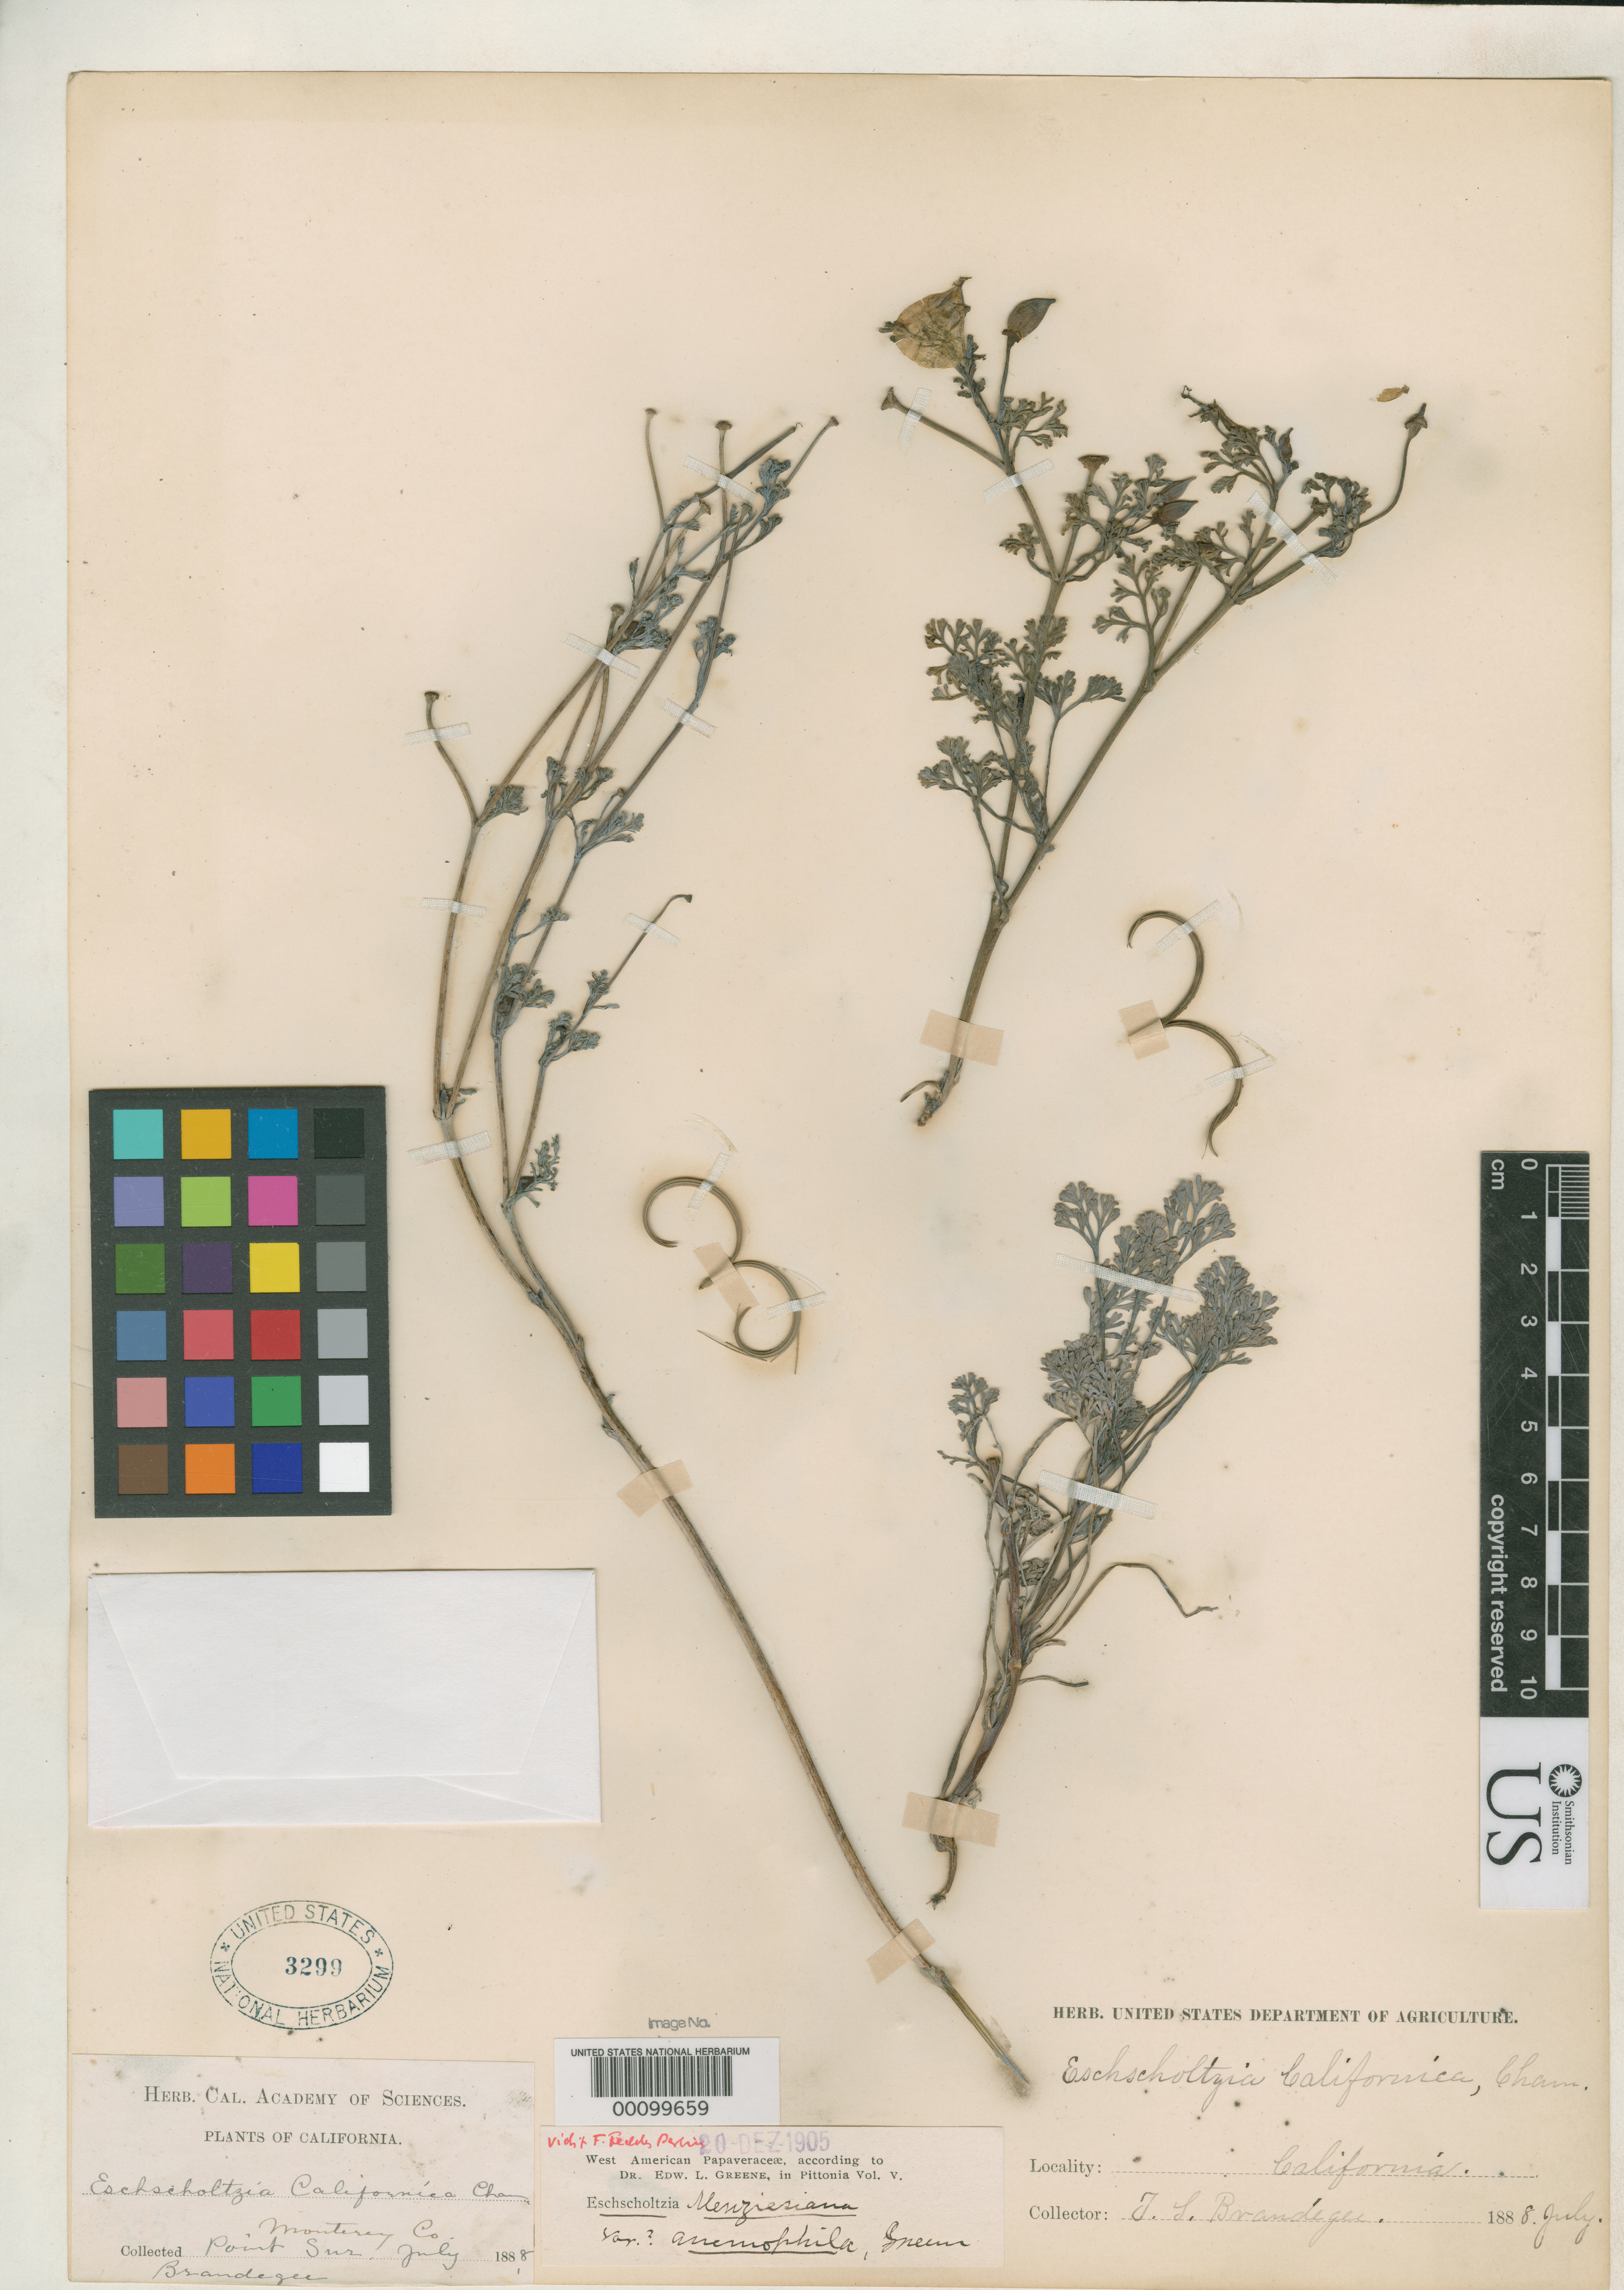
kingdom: Plantae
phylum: Tracheophyta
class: Magnoliopsida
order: Ranunculales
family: Papaveraceae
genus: Eschscholzia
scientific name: Eschscholzia menziesiana var. anemophila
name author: Greene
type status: Isotype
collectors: T. S. Brandegee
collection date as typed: Jul 1888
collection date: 1888-07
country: United States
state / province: California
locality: Point Sur, 30 or 40 mi. south of Point Pinos.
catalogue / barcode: US 3299